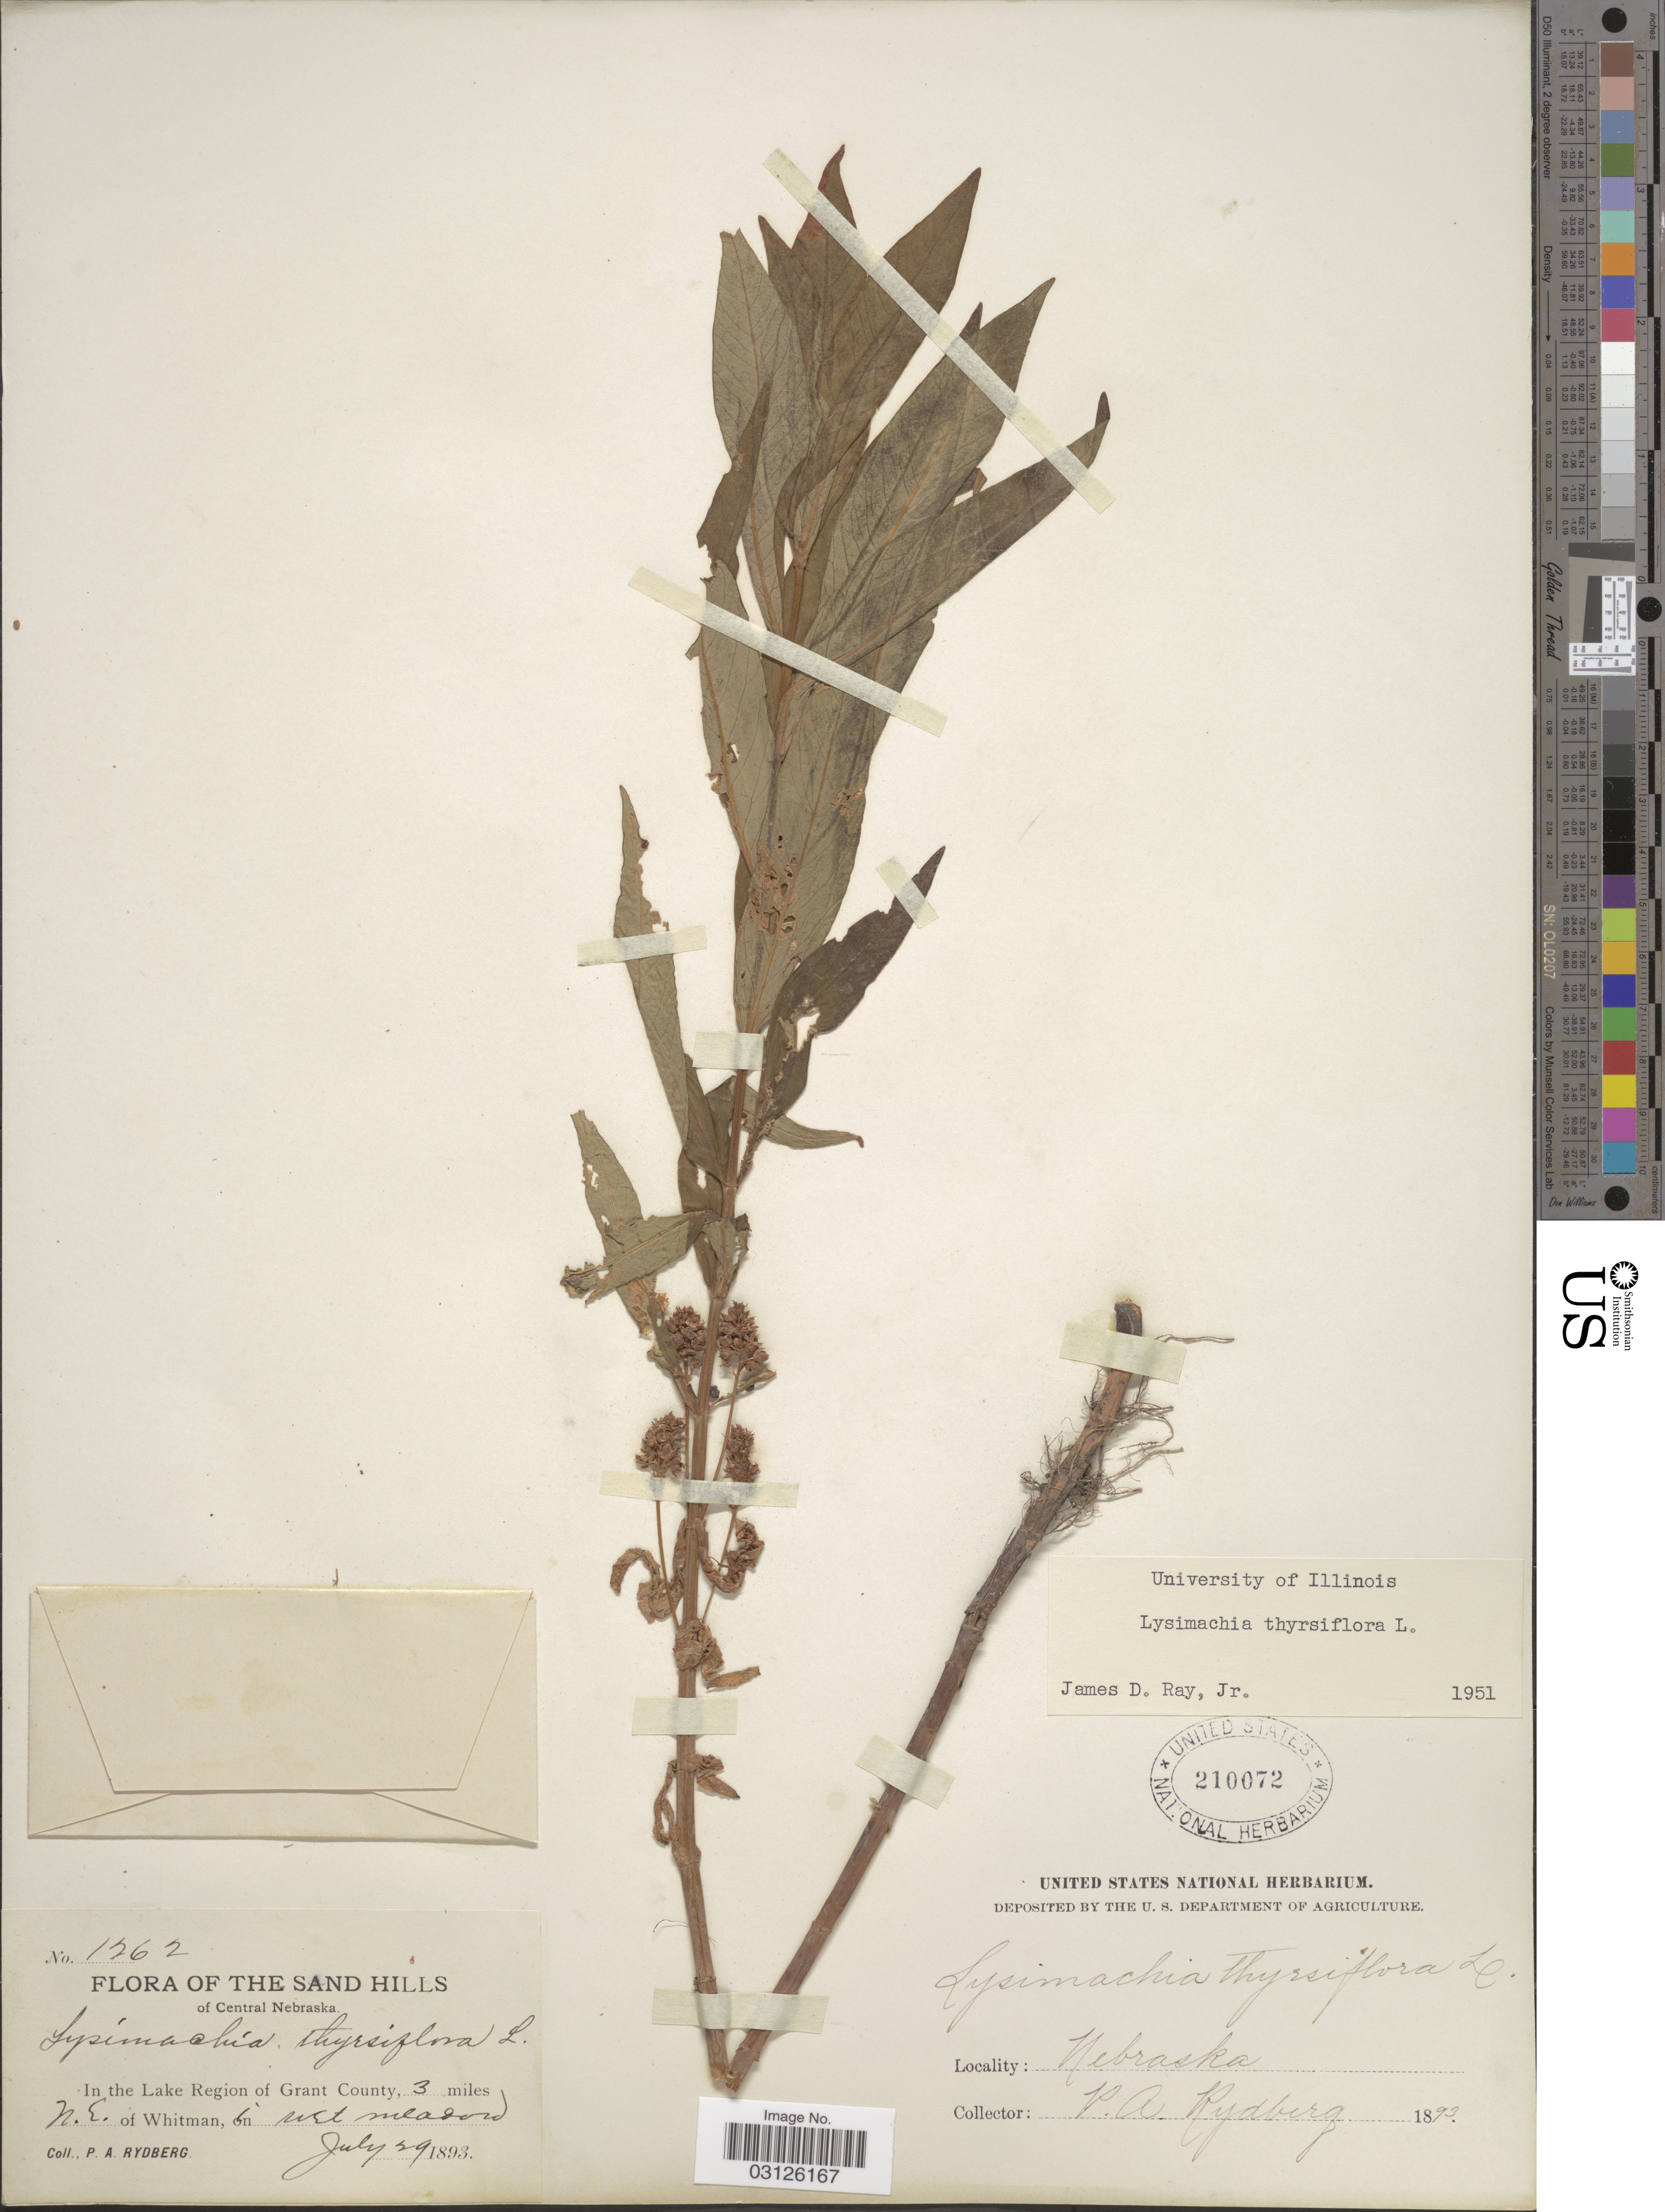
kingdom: Plantae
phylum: Tracheophyta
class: Magnoliopsida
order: Ericales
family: Primulaceae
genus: Lysimachia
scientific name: Lysimachia thyrsiflora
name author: L.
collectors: P. A. Rydberg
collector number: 1262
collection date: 1893-07-29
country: United States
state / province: Nebraska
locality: Sand Hills of Central Nebraska. In the Lake Region of Grant County, 3 miles N.E. of Whitman.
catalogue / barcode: US 210072